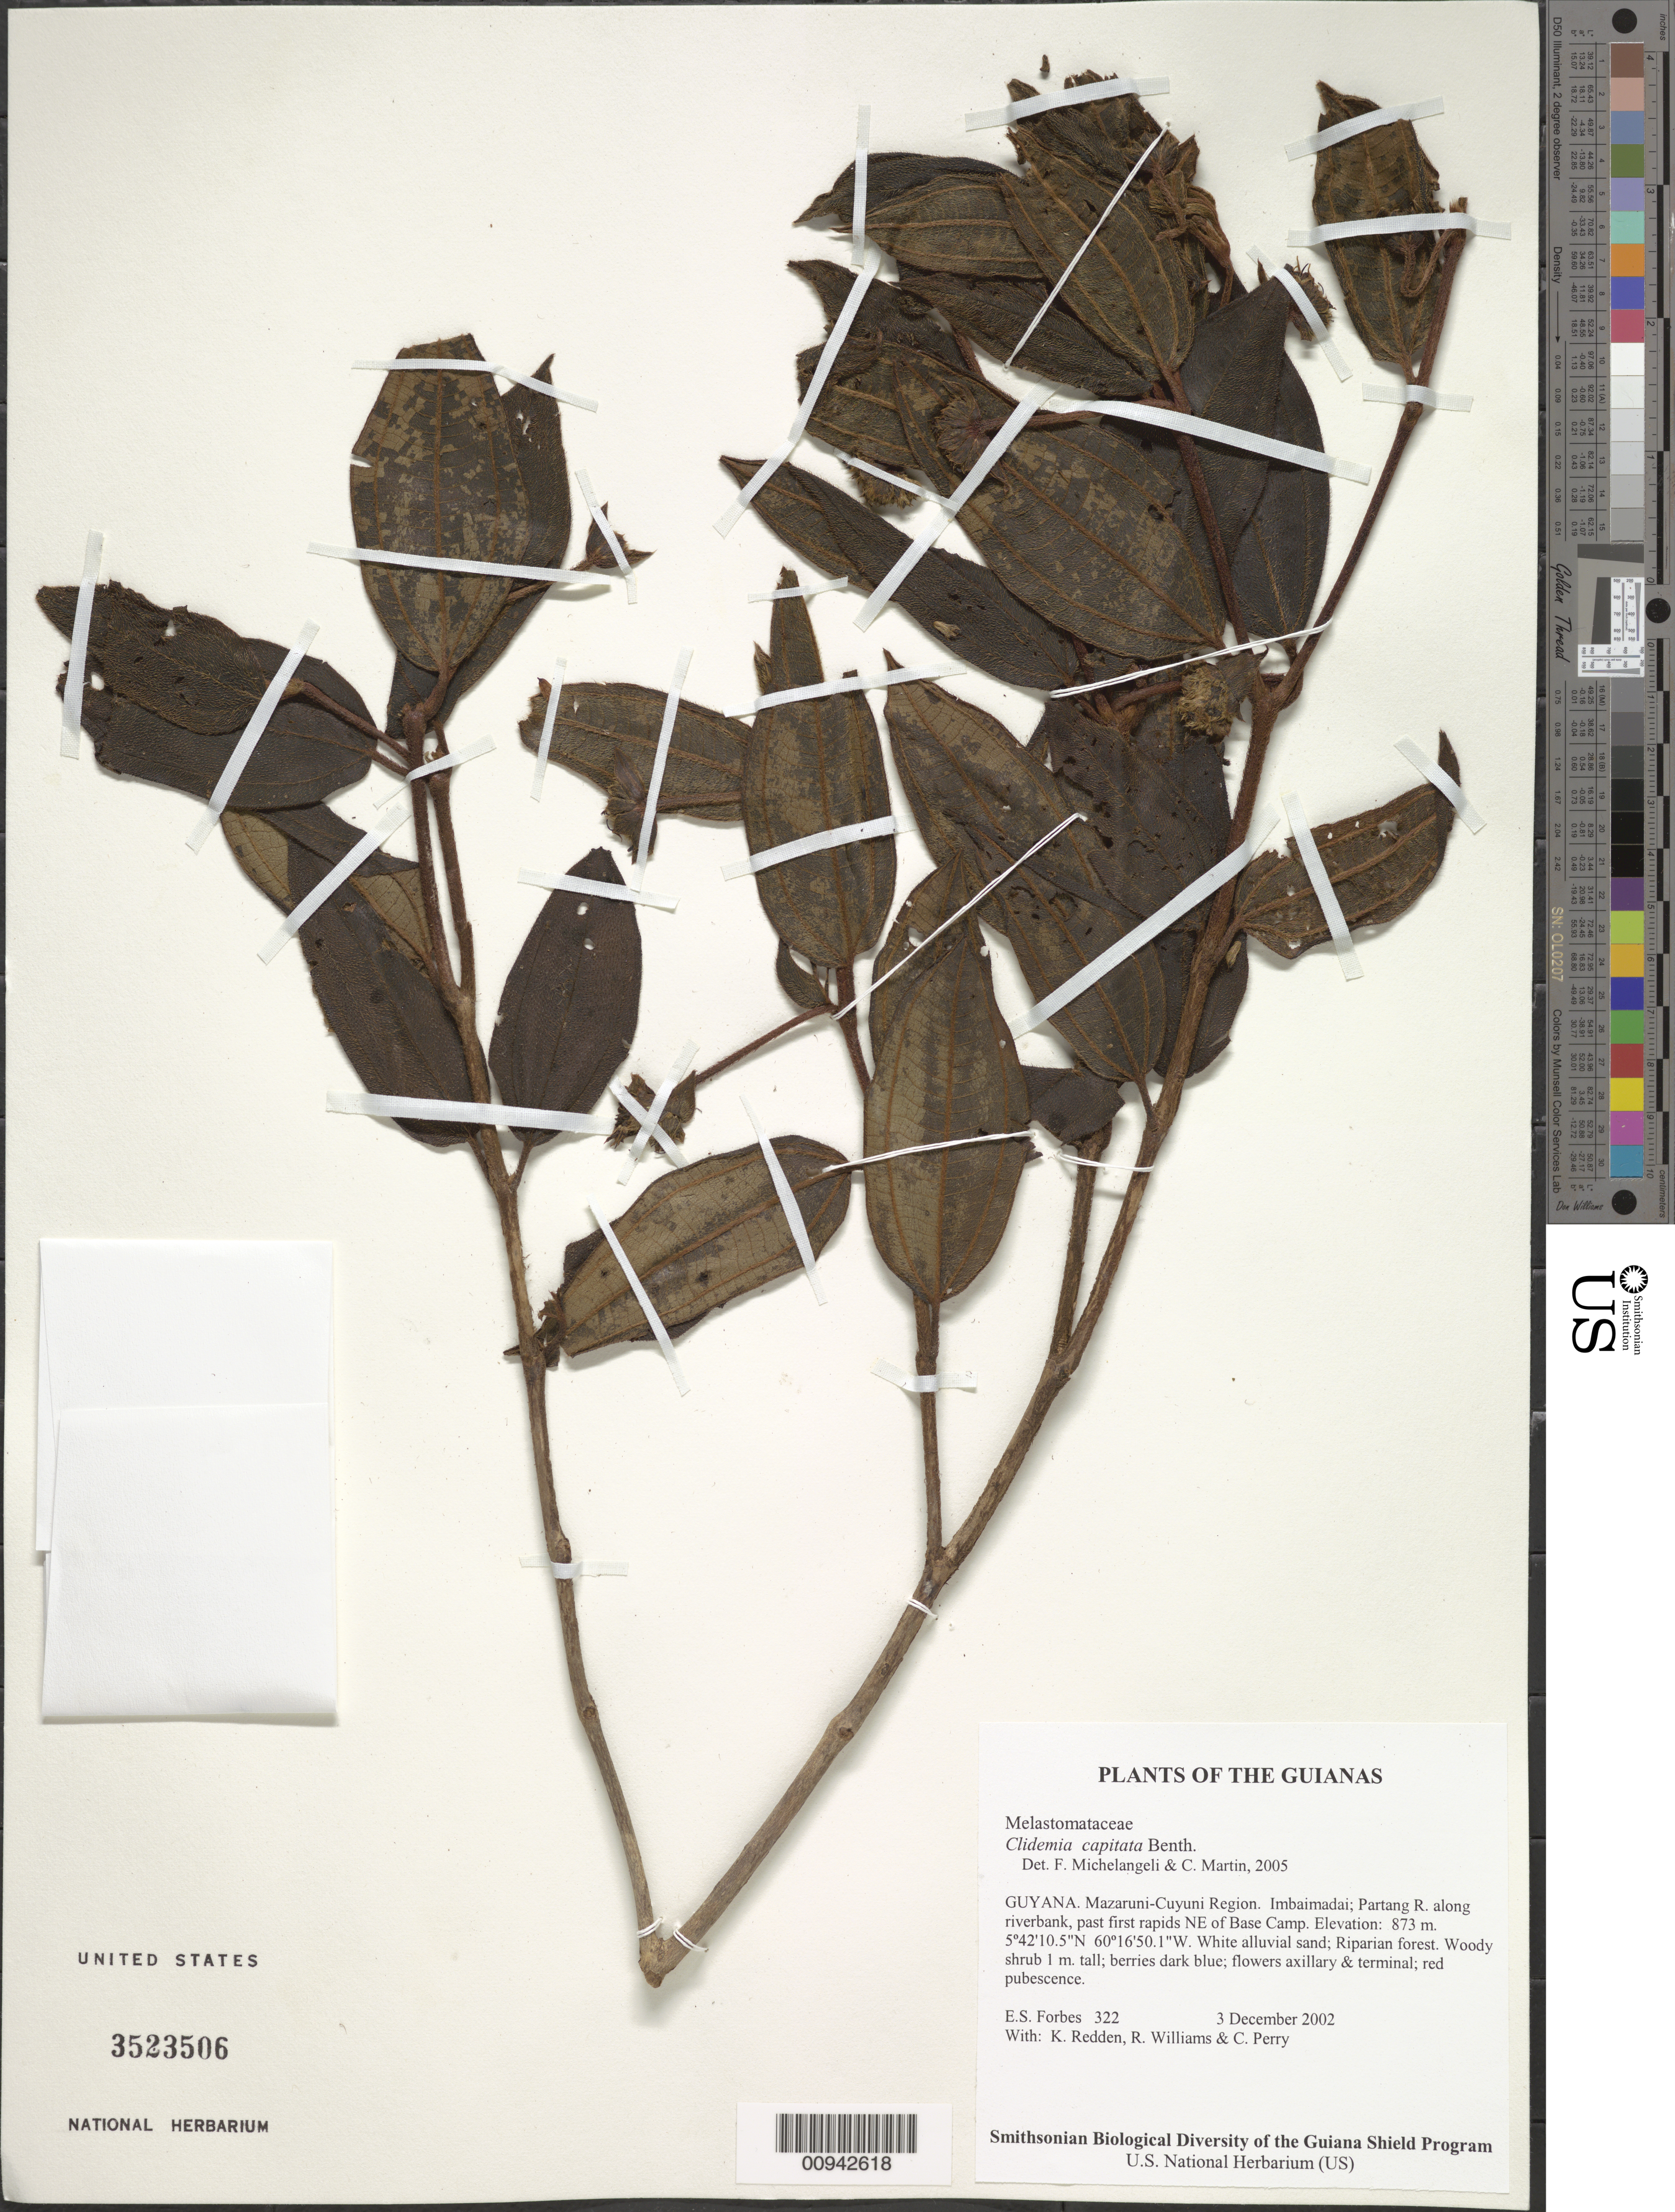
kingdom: Plantae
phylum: Tracheophyta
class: Magnoliopsida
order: Myrtales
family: Melastomataceae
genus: Clidemia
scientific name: Clidemia capitata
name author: Benth.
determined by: Michelangeli, F. A.; Martin, C.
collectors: E. Forbes, K. M. Redden, R. Williams & C. Perry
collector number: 322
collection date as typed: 3 December 2002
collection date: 2002-12-03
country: Guyana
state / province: Cuyuni-Mazaruni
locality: Imbaimadai; Partang R. along riverbank, past first rapids NE of Base Camp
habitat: White alluvial sand; Riparian forest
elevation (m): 873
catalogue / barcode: US 3523506